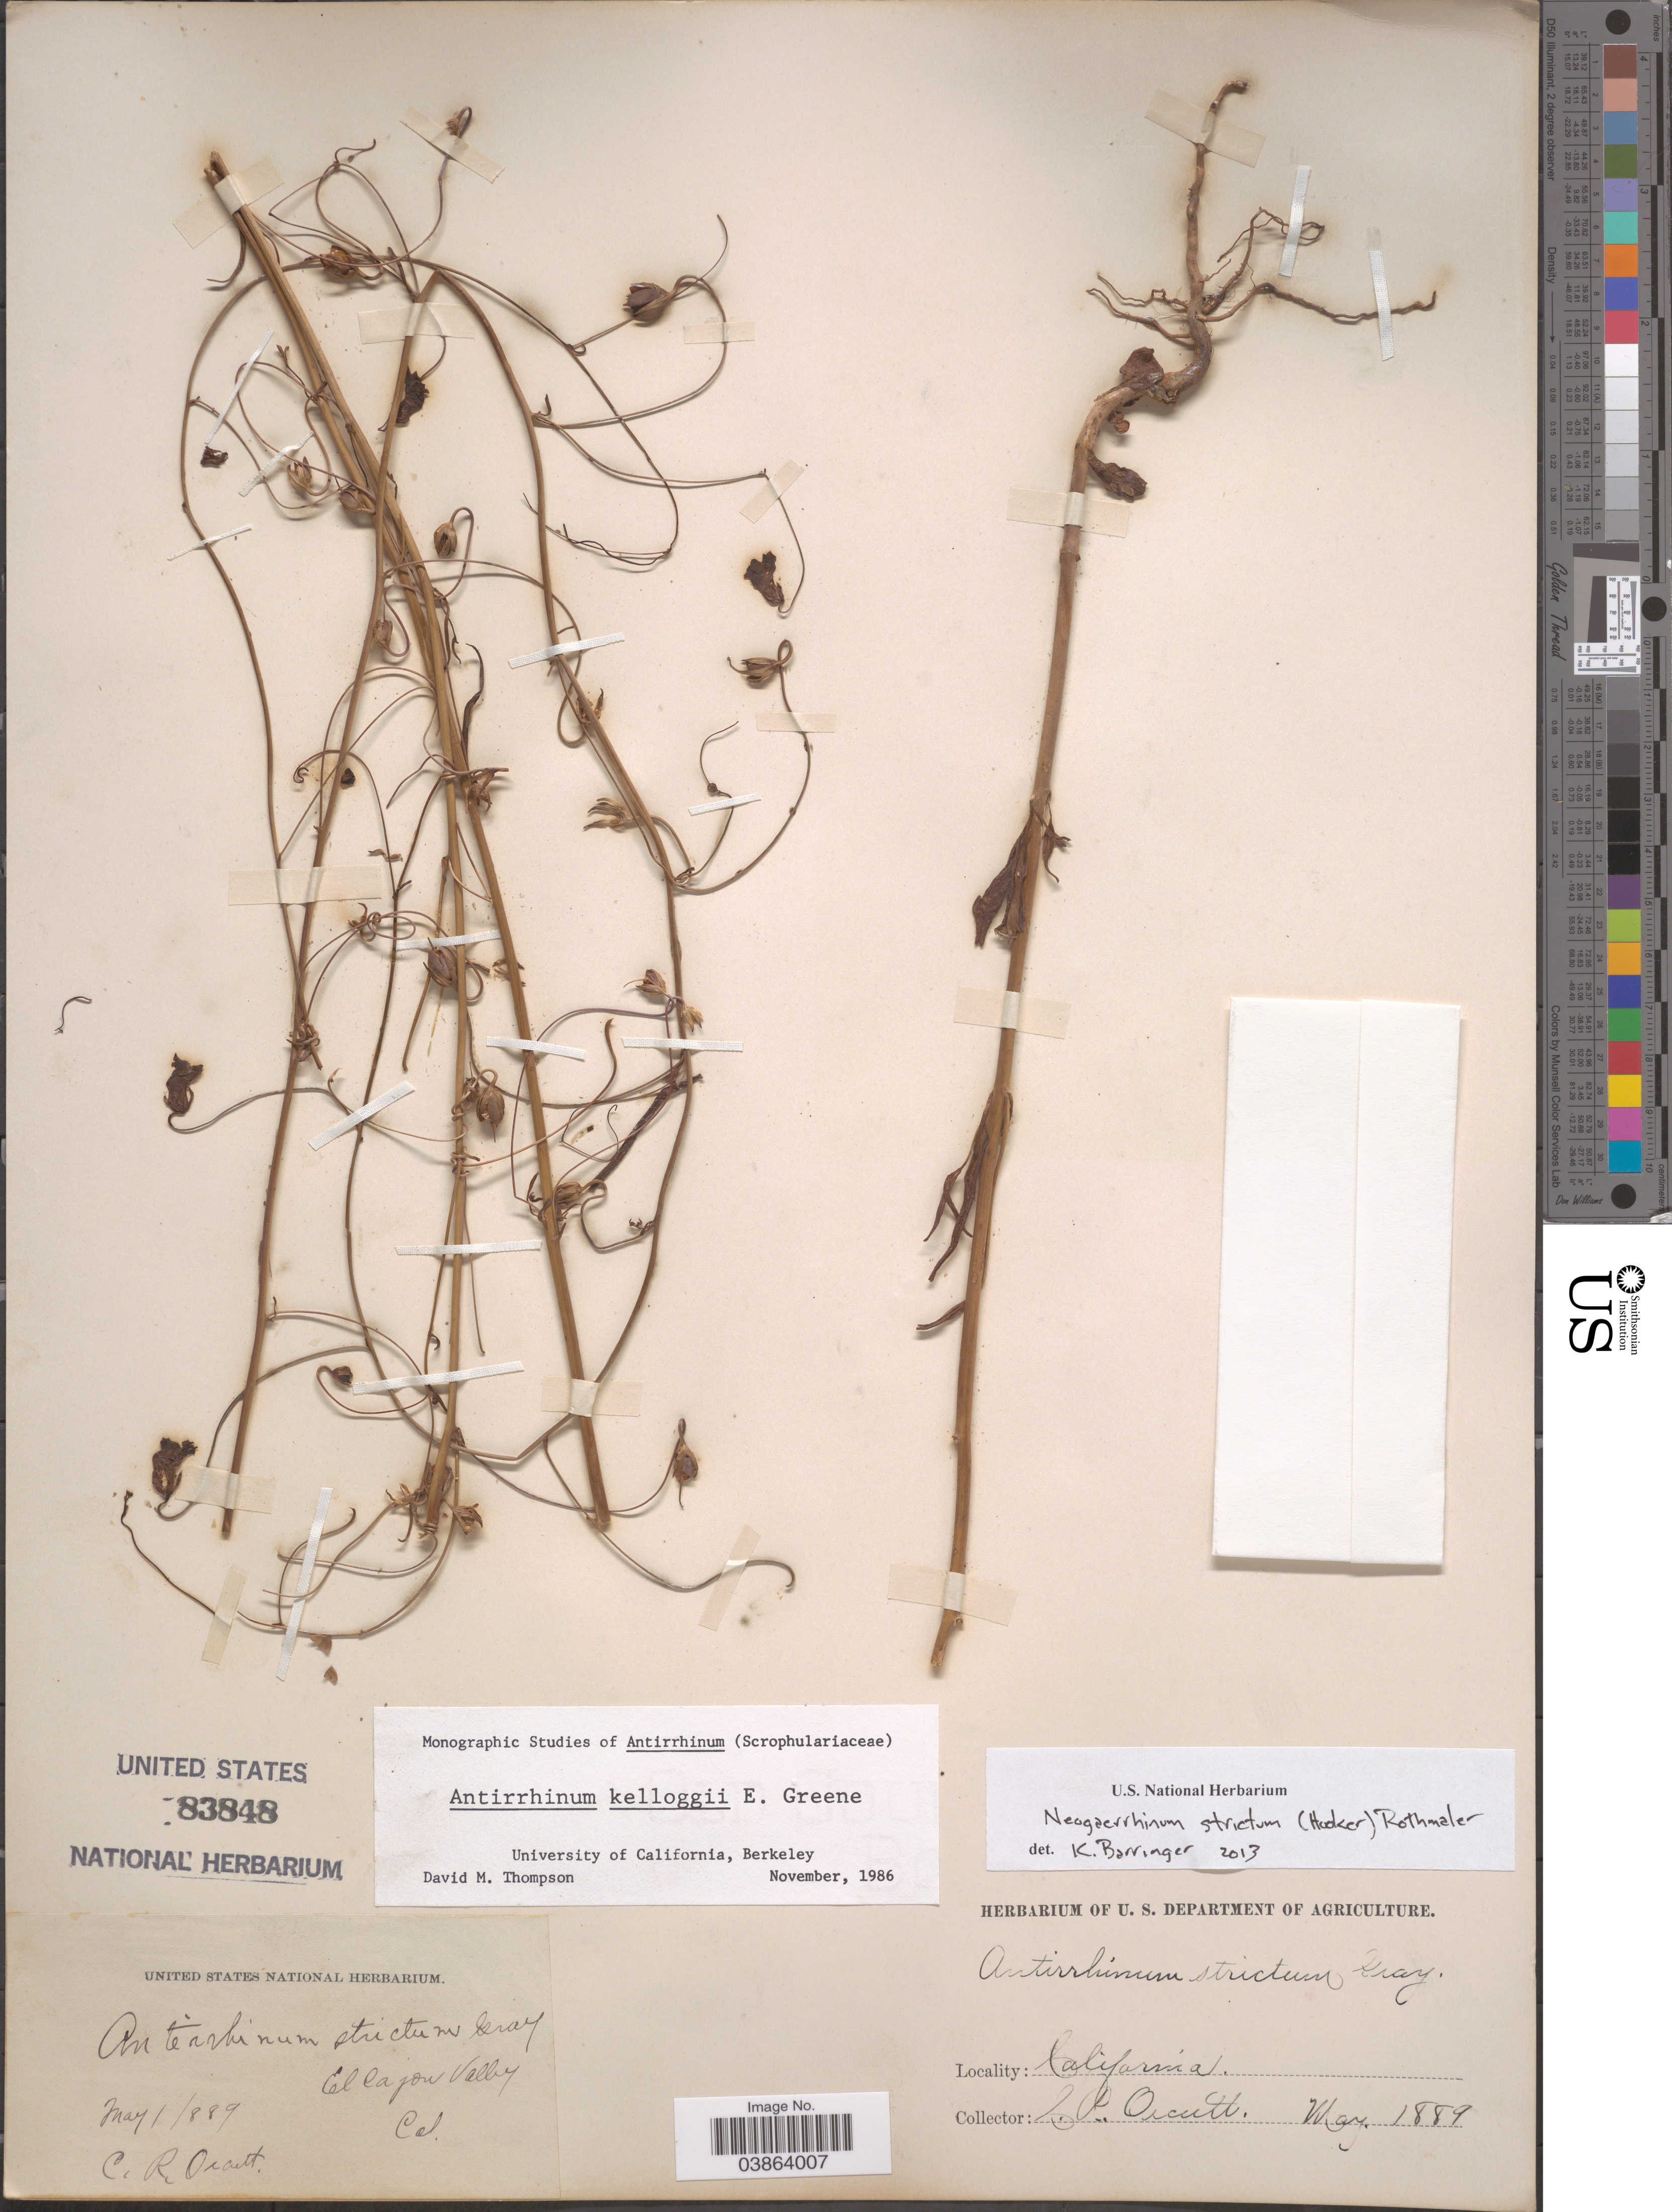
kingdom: Plantae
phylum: Tracheophyta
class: Magnoliopsida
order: Lamiales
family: Plantaginaceae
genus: Neogaerrhinum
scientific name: Neogaerrhinum strictum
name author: (Hook. & Arn.) Rothm.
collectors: C. R. Orcutt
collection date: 1889-05-01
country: United States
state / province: California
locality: El Cajon Valley.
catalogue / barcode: US 83848